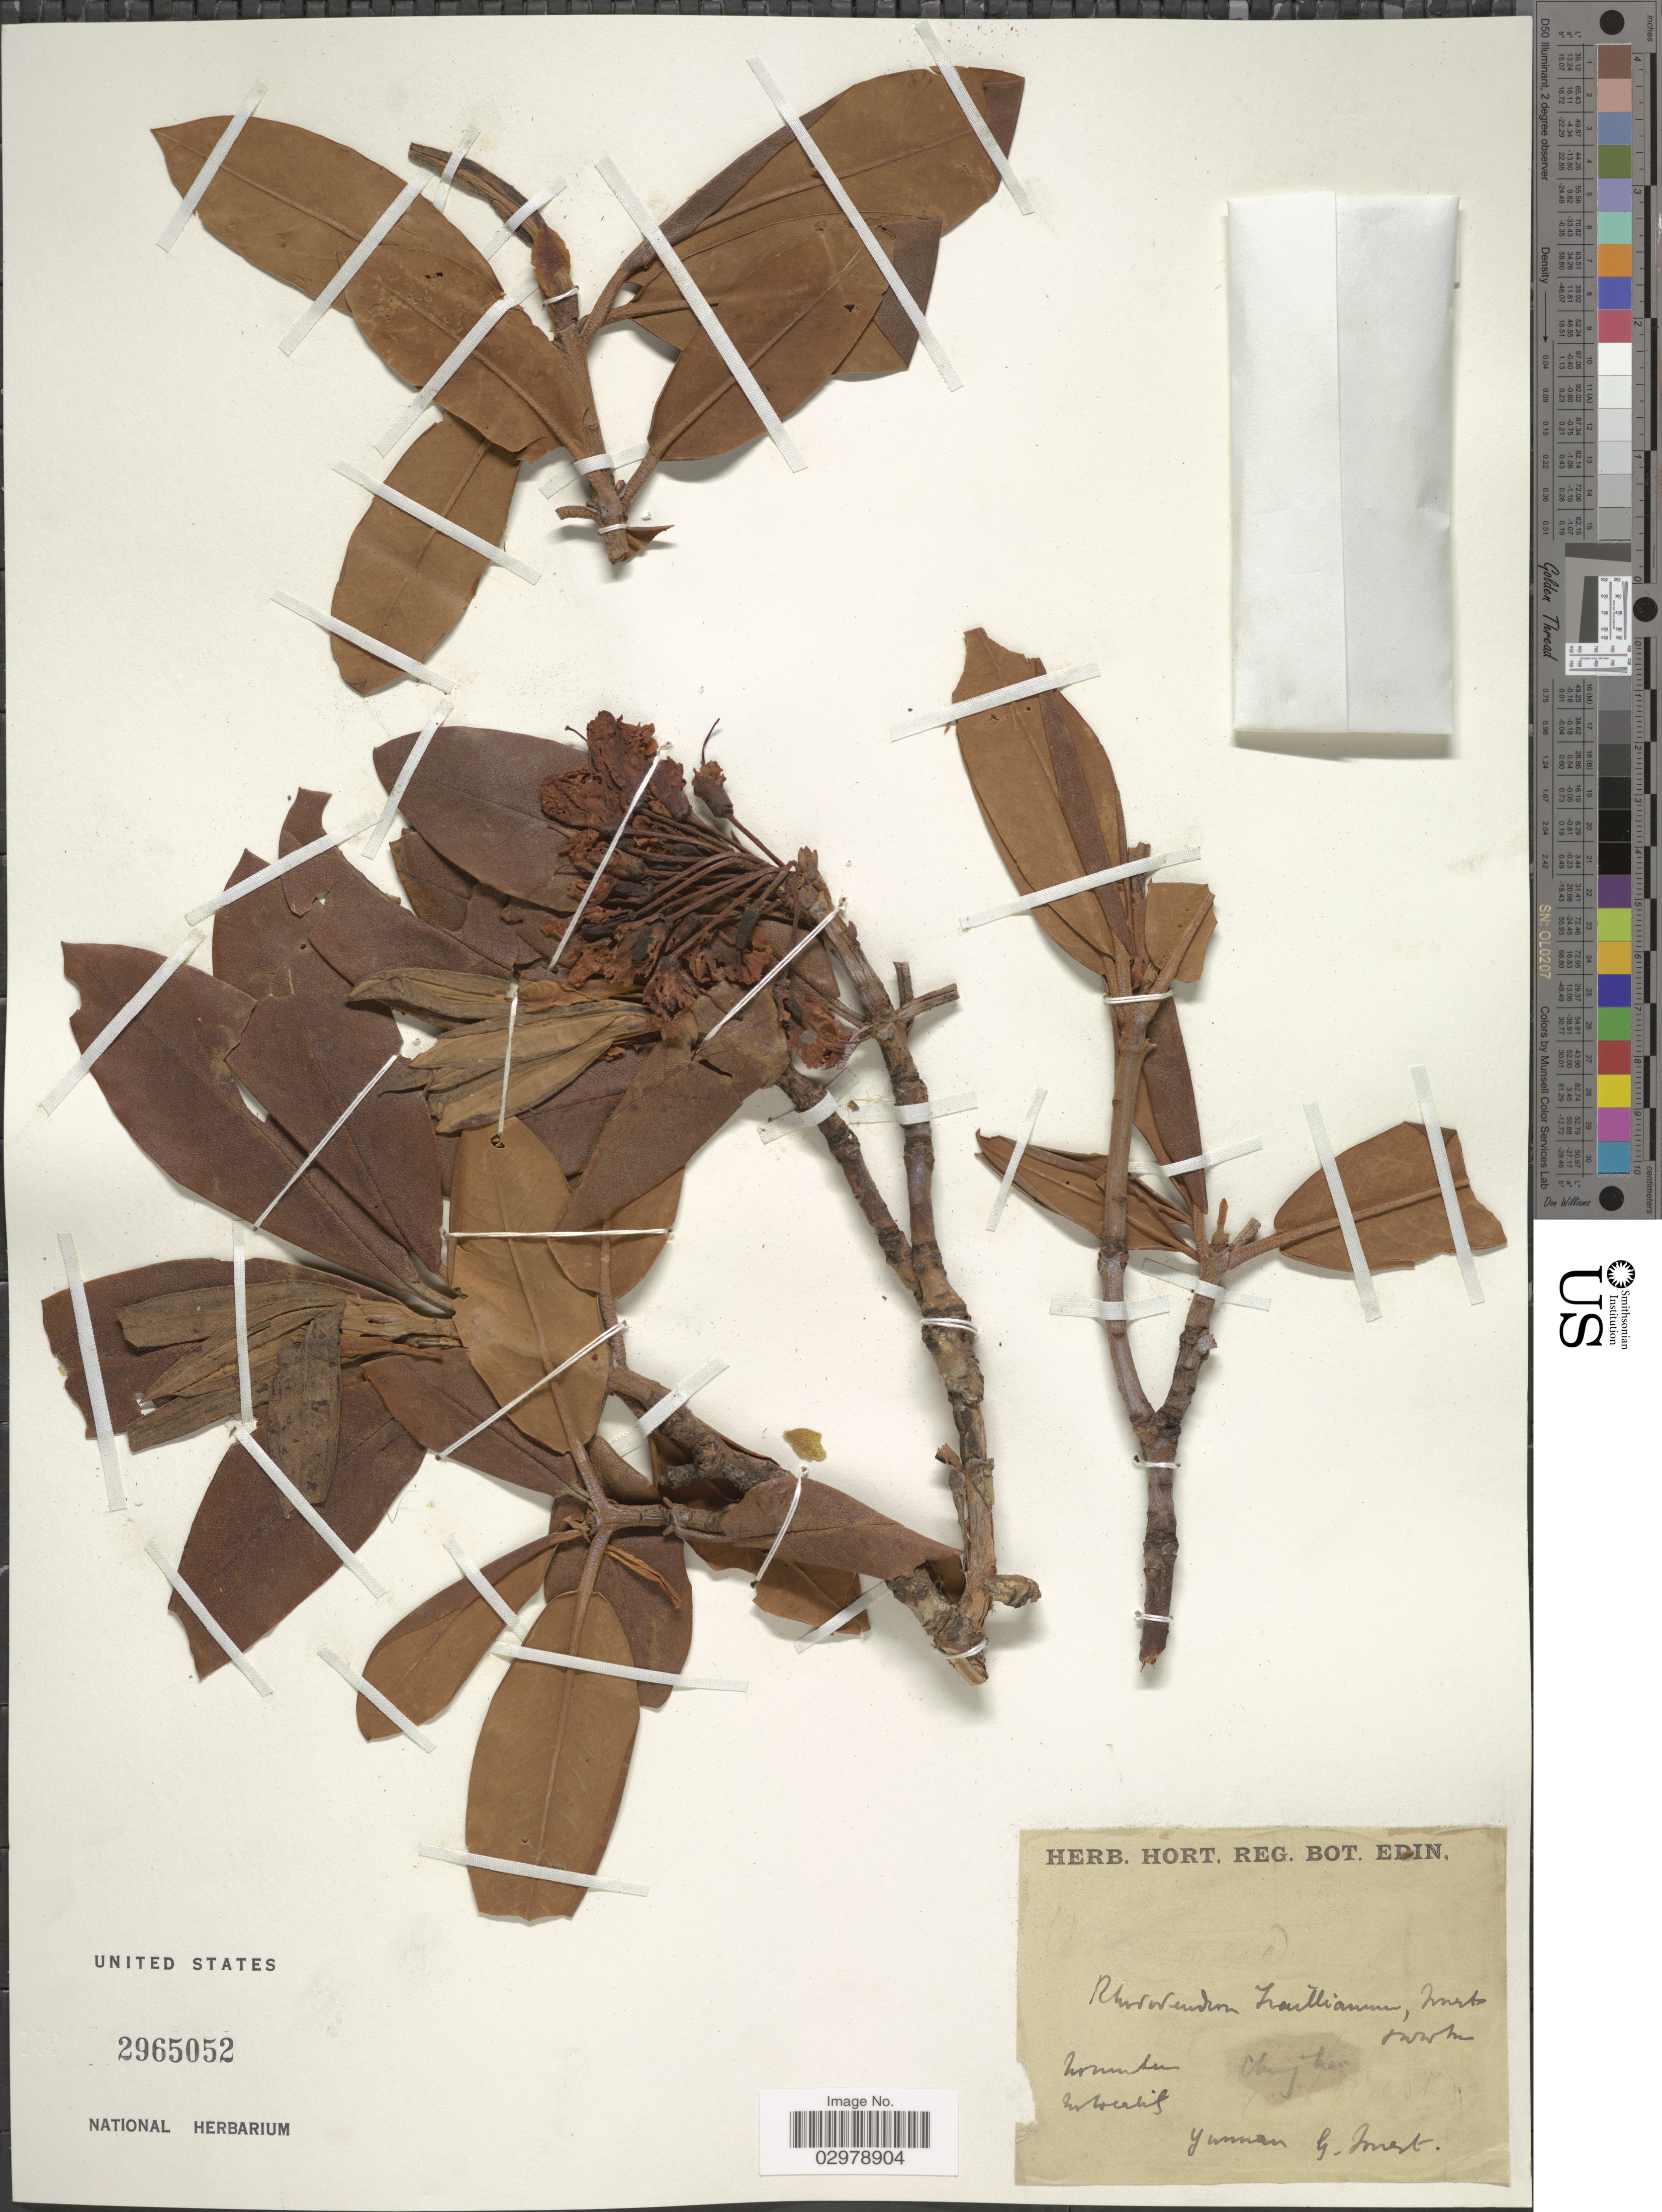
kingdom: Plantae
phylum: Tracheophyta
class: Magnoliopsida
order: Ericales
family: Ericaceae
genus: Rhododendron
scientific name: Rhododendron traillianum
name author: Forrest & W.W. Sm.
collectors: G. Forrest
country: China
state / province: Yunnan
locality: Chin [illegible text]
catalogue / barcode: US 2965052